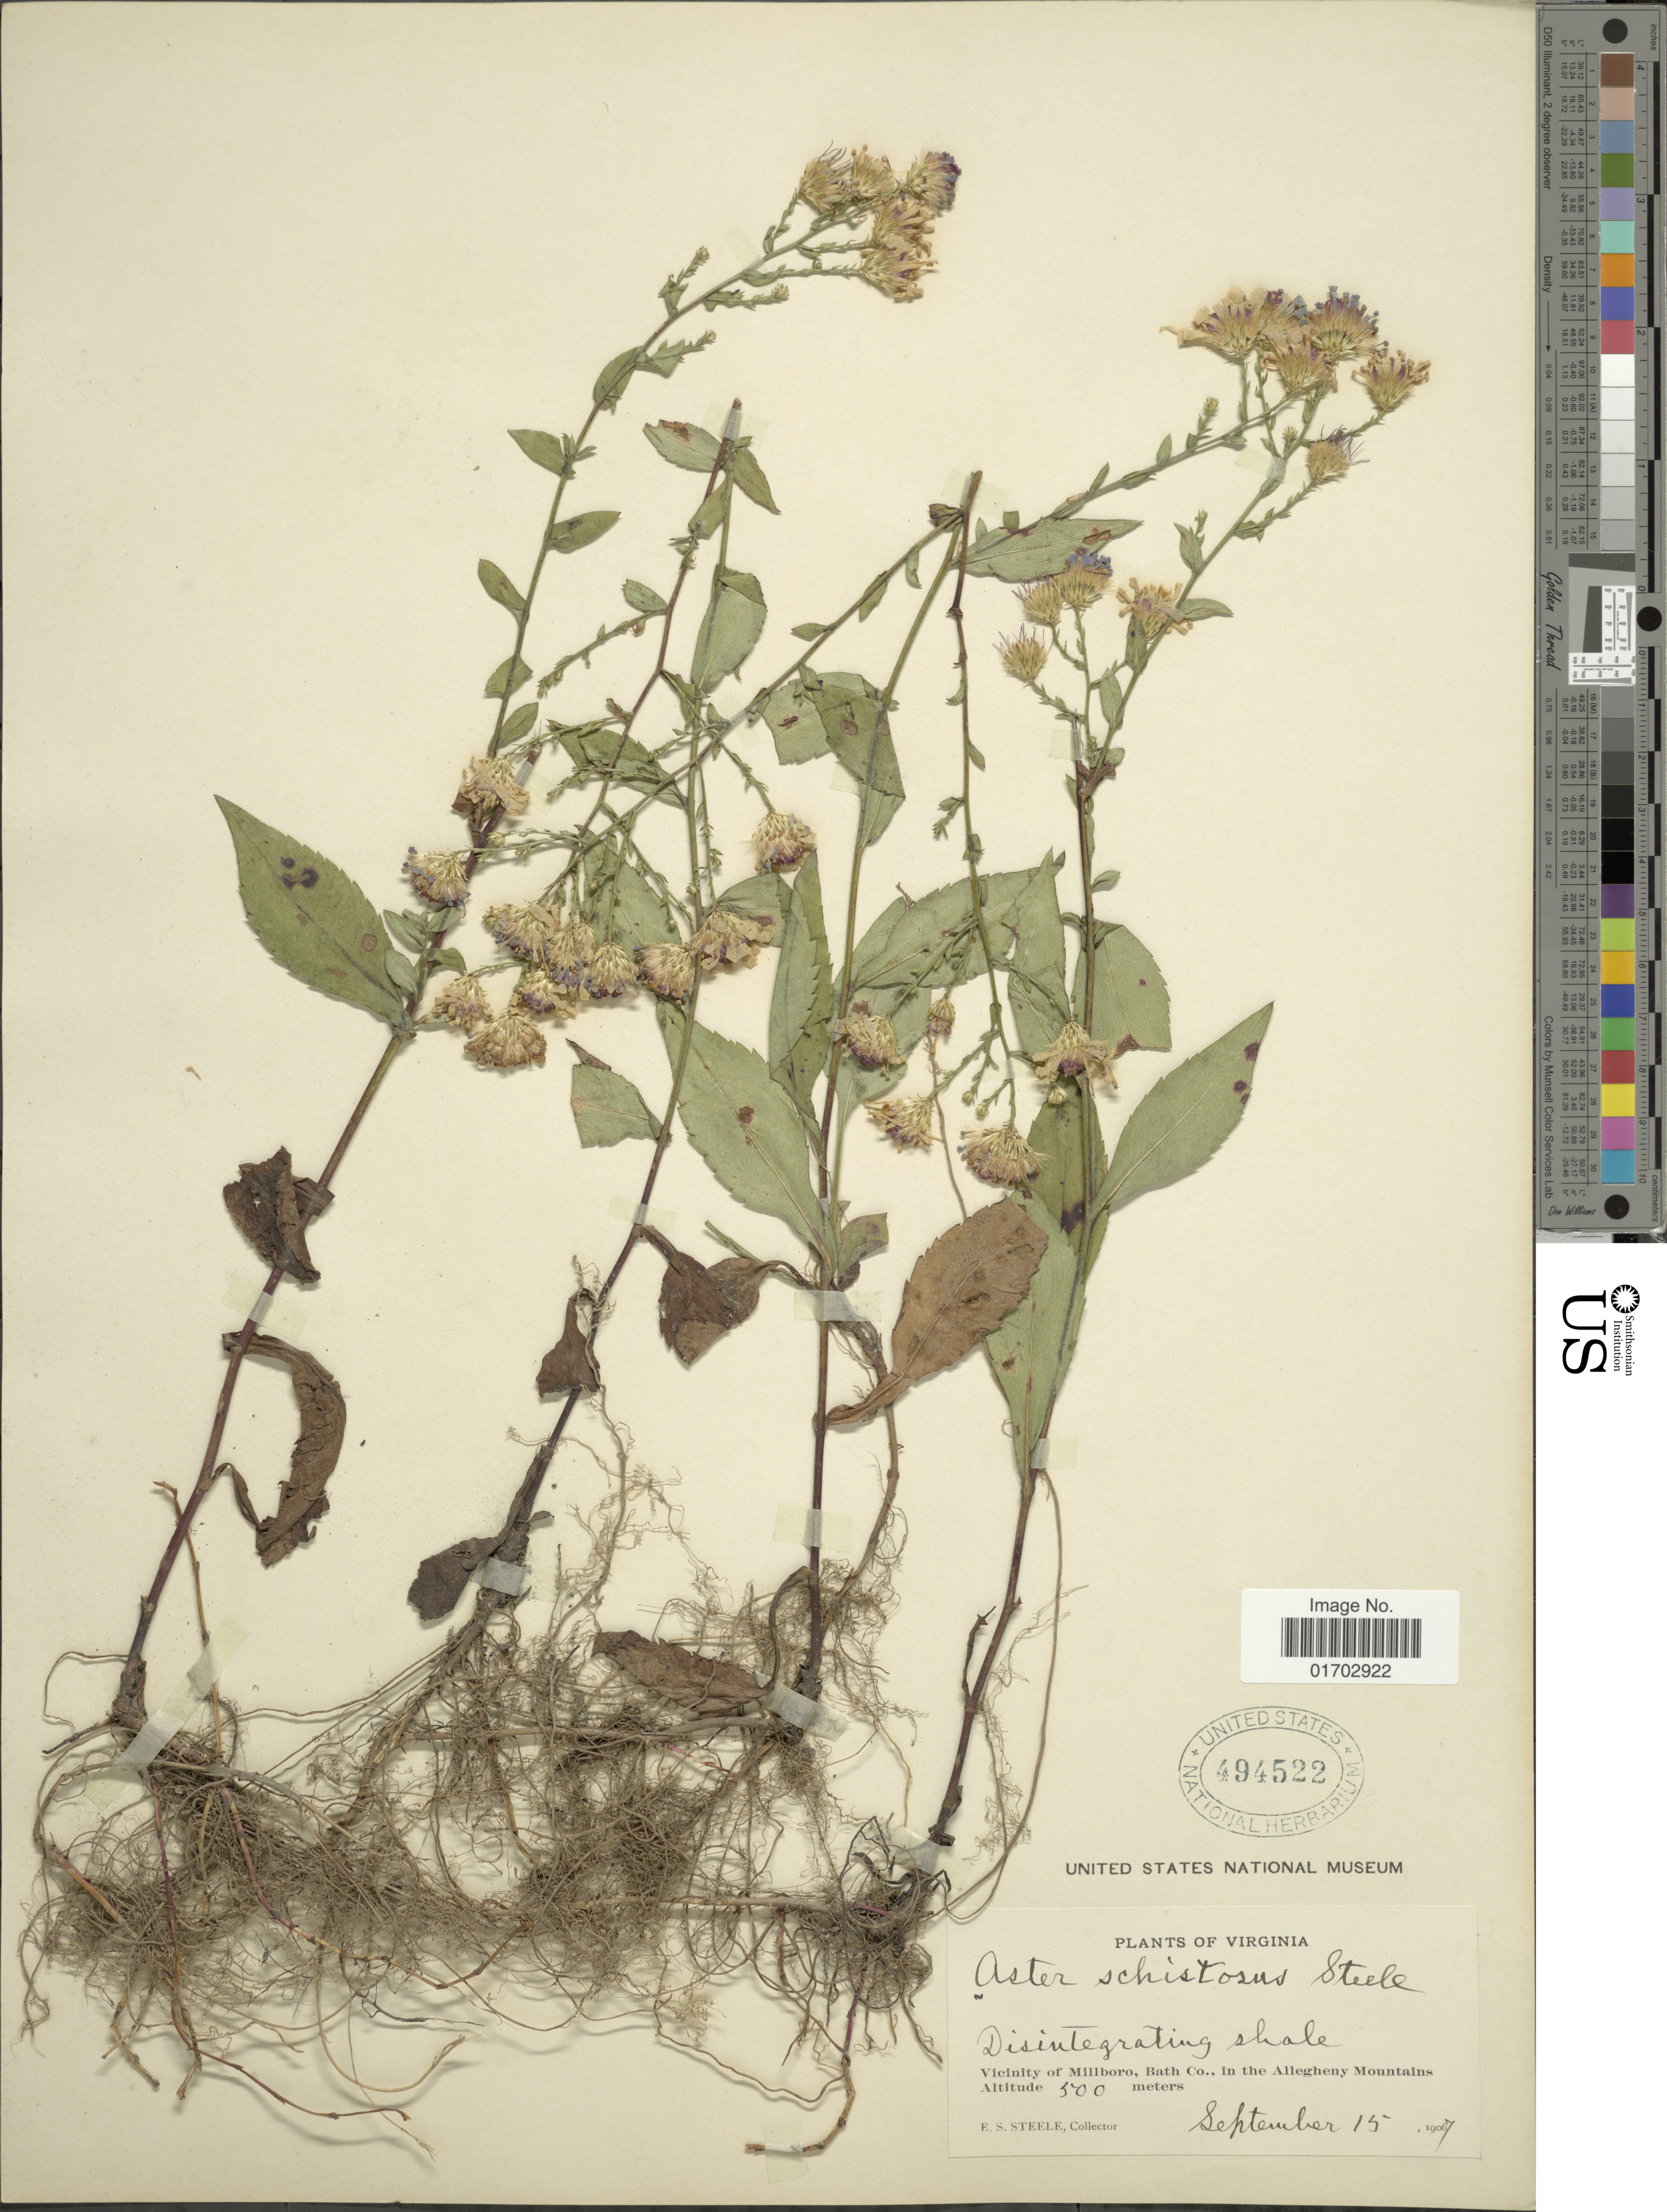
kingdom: Plantae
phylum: Tracheophyta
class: Magnoliopsida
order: Asterales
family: Asteraceae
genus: Symphyotrichum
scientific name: Symphyotrichum x schistosum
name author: (E.S. Steele) G.L. Nesom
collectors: E. Steele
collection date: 1907-09-15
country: United States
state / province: Virginia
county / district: Bath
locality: Vicinity of Millboro, Bath Co., in the Allegheny Mountains.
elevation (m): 500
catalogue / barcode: US 494522